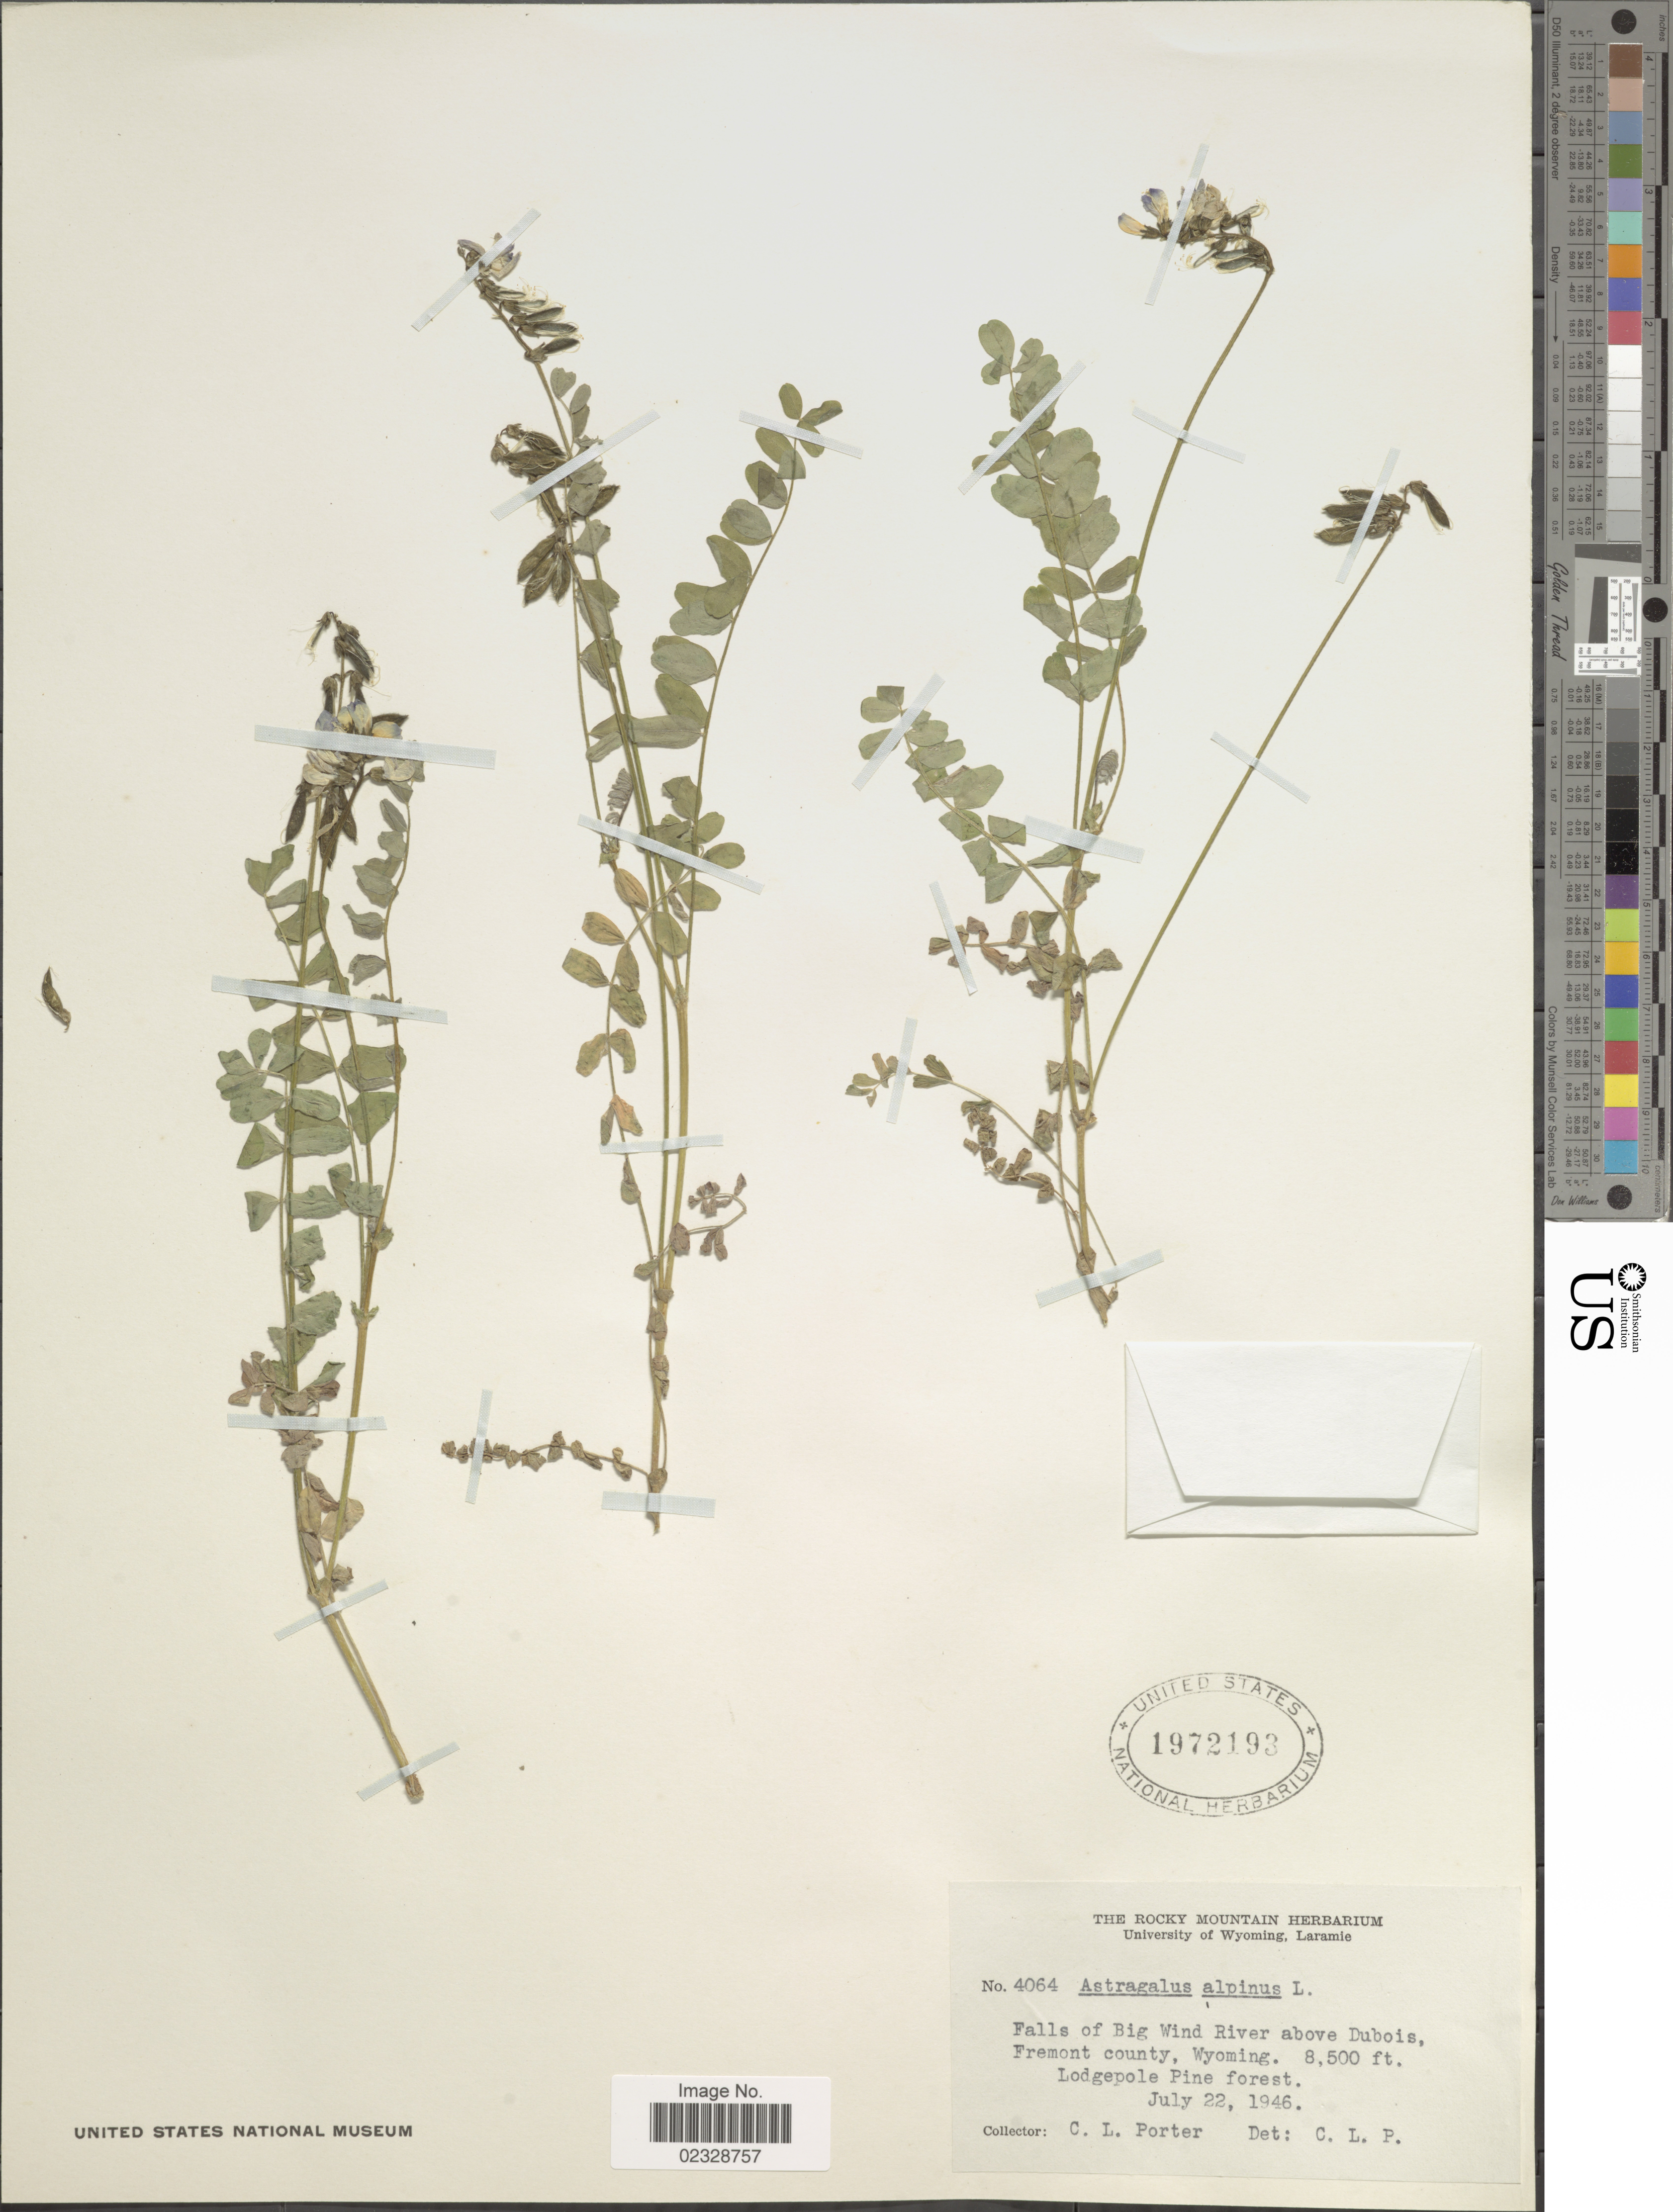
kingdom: Plantae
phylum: Tracheophyta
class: Magnoliopsida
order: Fabales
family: Fabaceae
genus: Astragalus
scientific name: Astragalus alpinus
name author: L.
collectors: C. L. Porter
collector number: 4064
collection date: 1946-07-22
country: United States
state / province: Wyoming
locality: Falls of Big Wind River above Dubois, Fremont County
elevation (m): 2591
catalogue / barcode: US 1972193